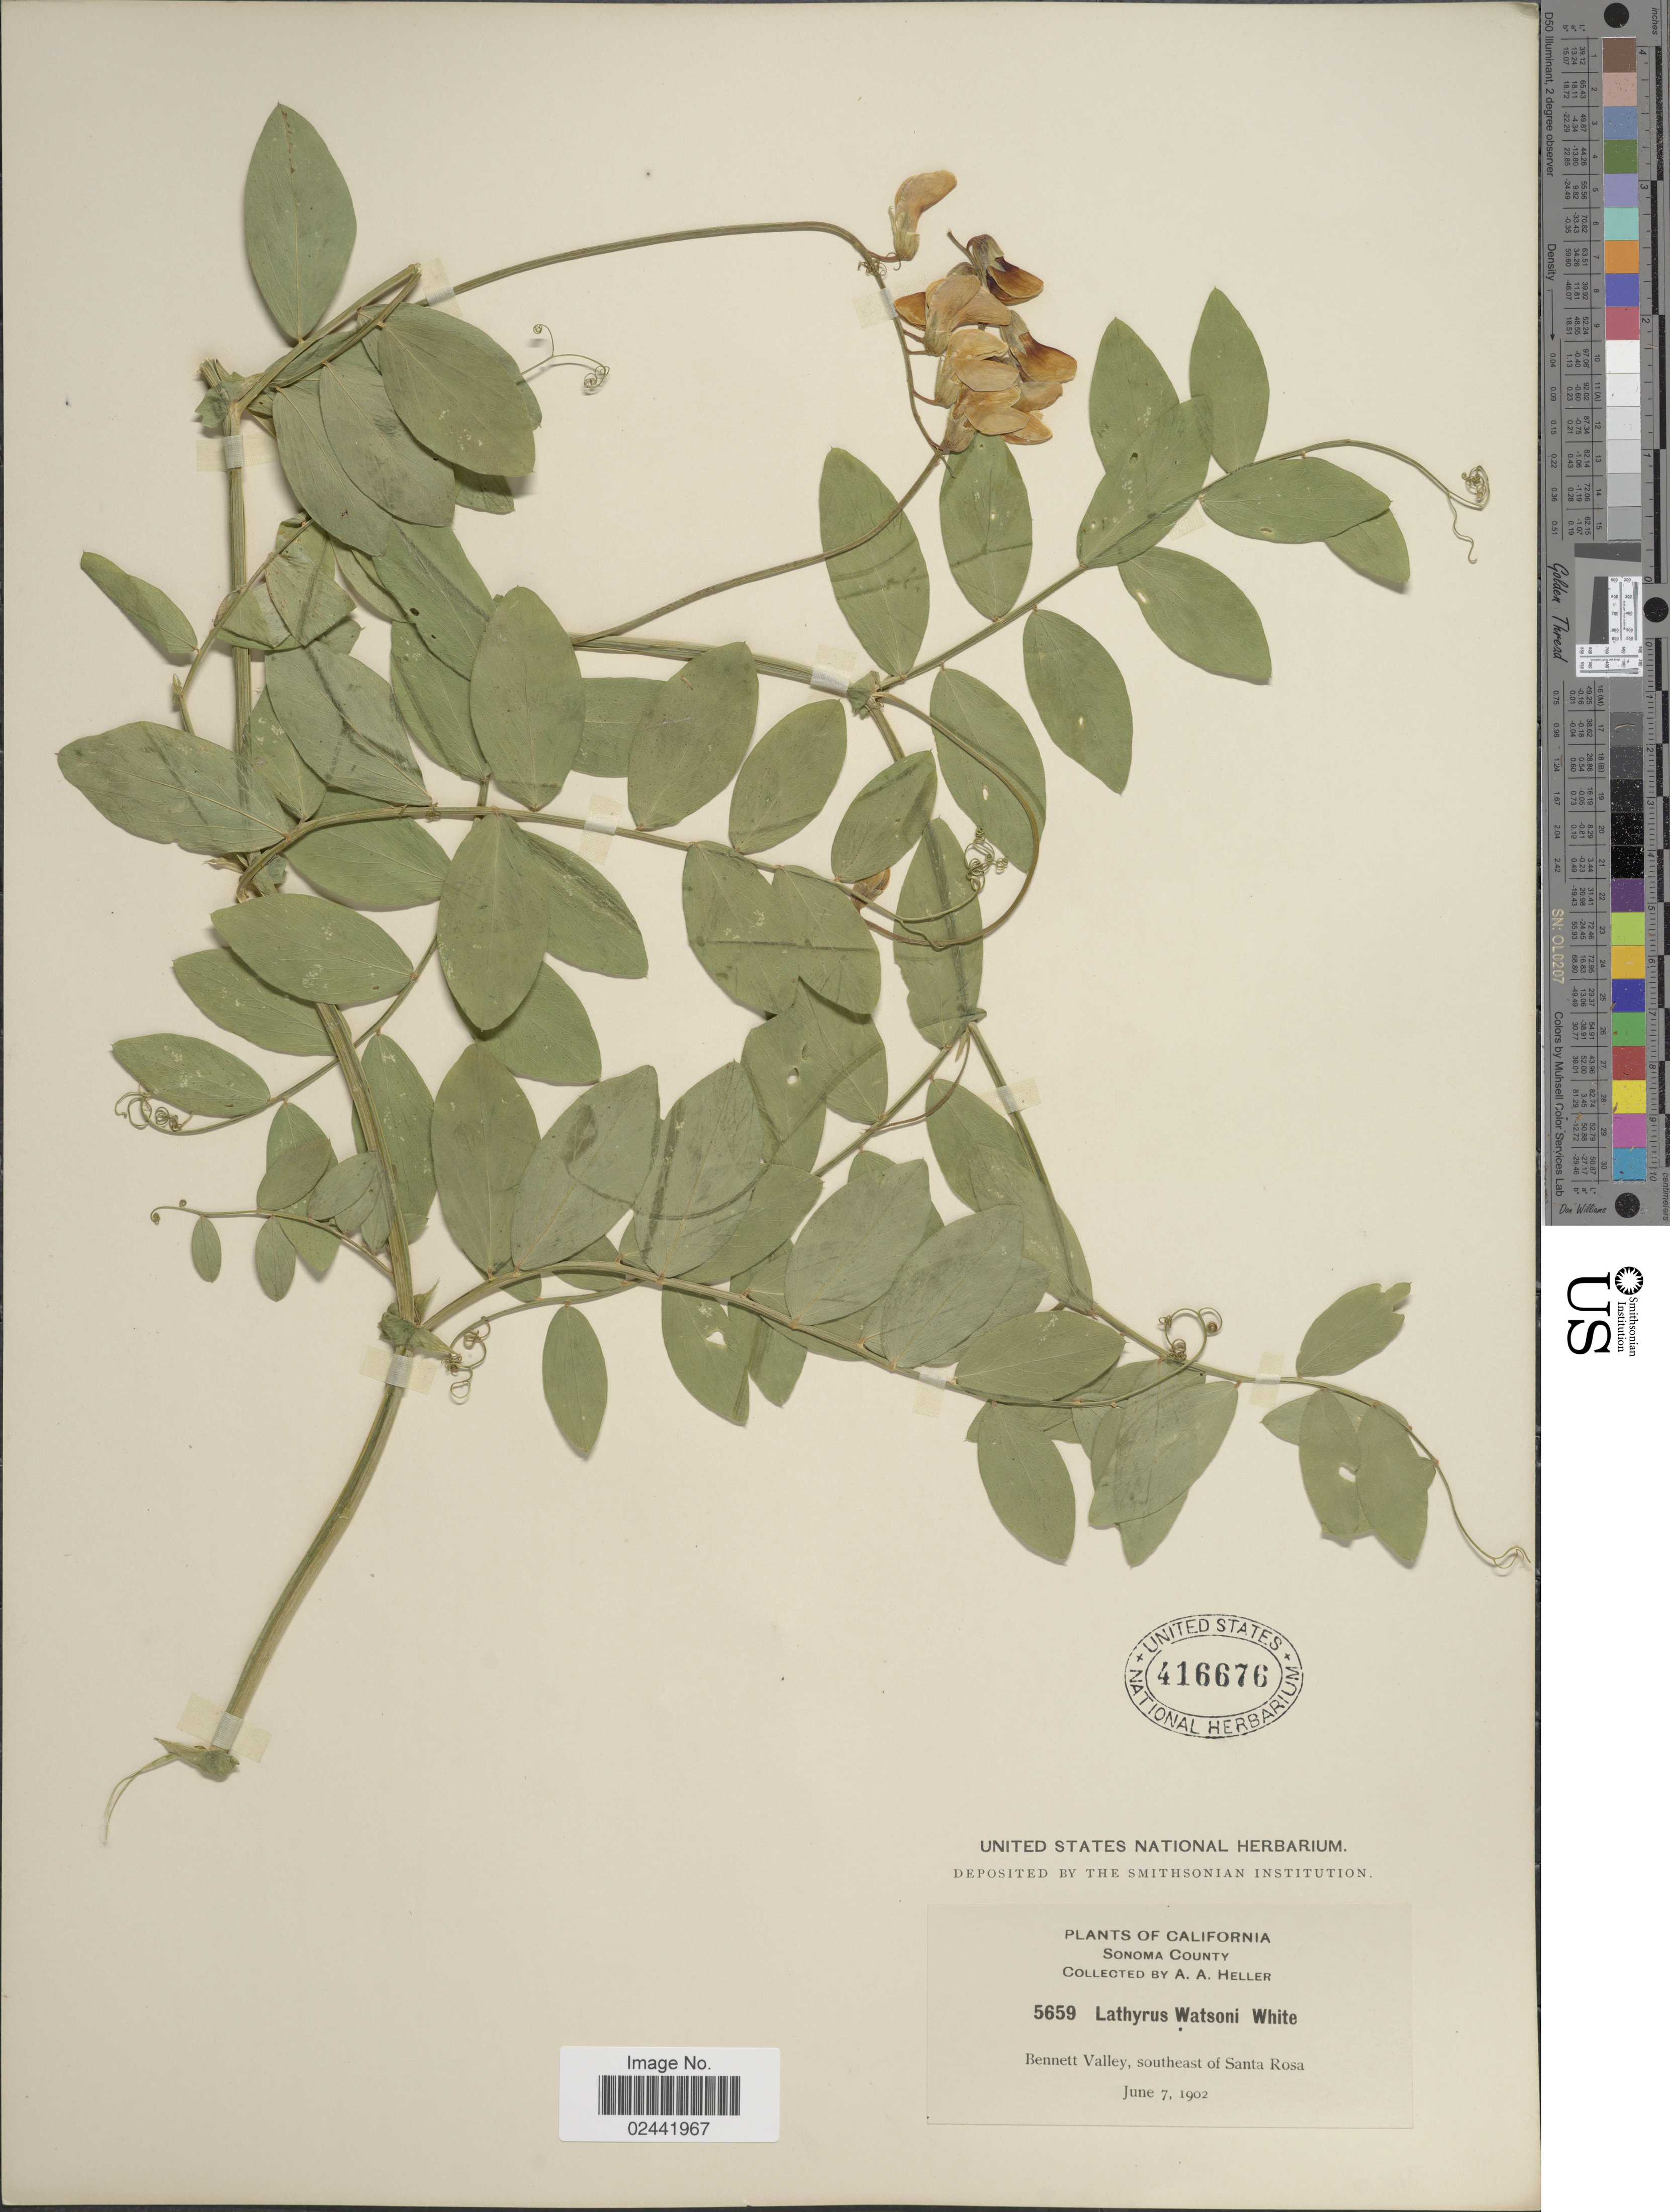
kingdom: Plantae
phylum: Tracheophyta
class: Magnoliopsida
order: Fabales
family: Fabaceae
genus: Lathyrus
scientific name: Lathyrus watsonii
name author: T.G. White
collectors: A. A. Heller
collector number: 5659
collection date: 1902-06-07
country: United States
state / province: California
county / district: Sonoma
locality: Sonoma County. Bennett Valley, southeast of Santa Rosa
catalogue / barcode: US 416676